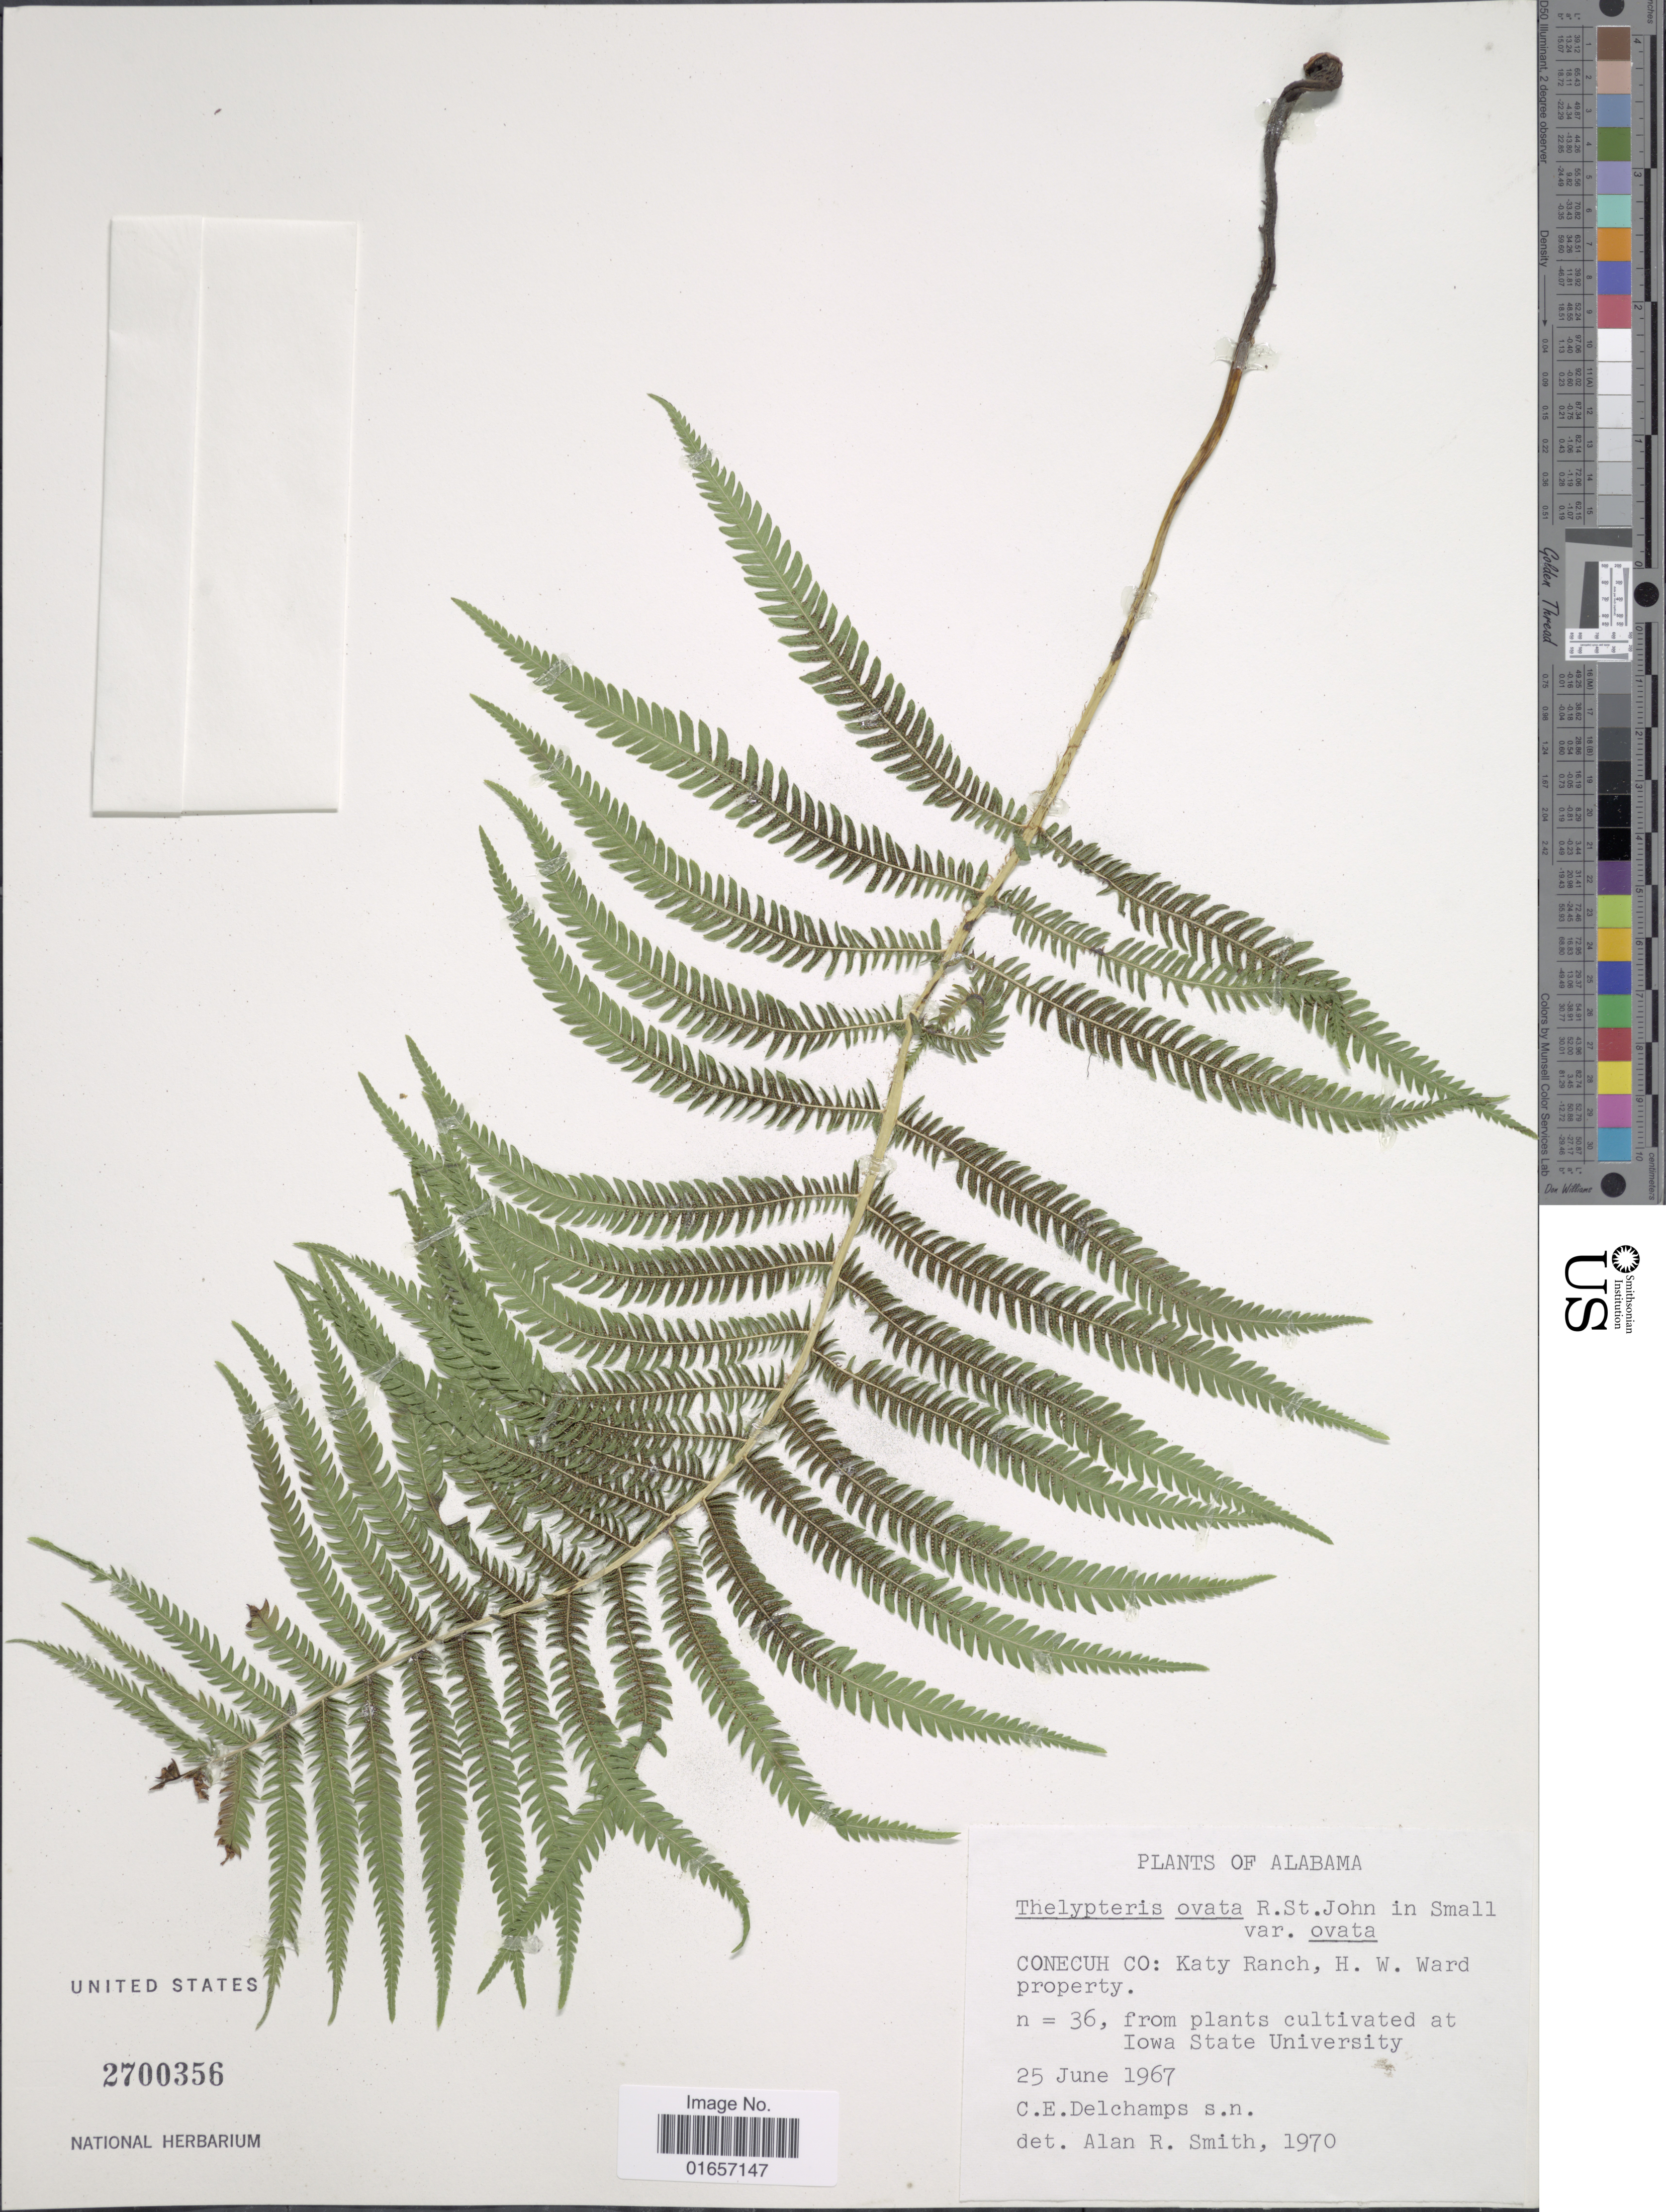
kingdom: Plantae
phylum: Tracheophyta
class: Polypodiopsida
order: Polypodiales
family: Thelypteridaceae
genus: Christella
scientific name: Christella ovata var. ovata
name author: (R.P. St. John) Á. Löve & D. Löve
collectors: C. Delchamps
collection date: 1967-06-25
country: United States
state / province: Alabama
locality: Iowa State University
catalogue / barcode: US 2700356